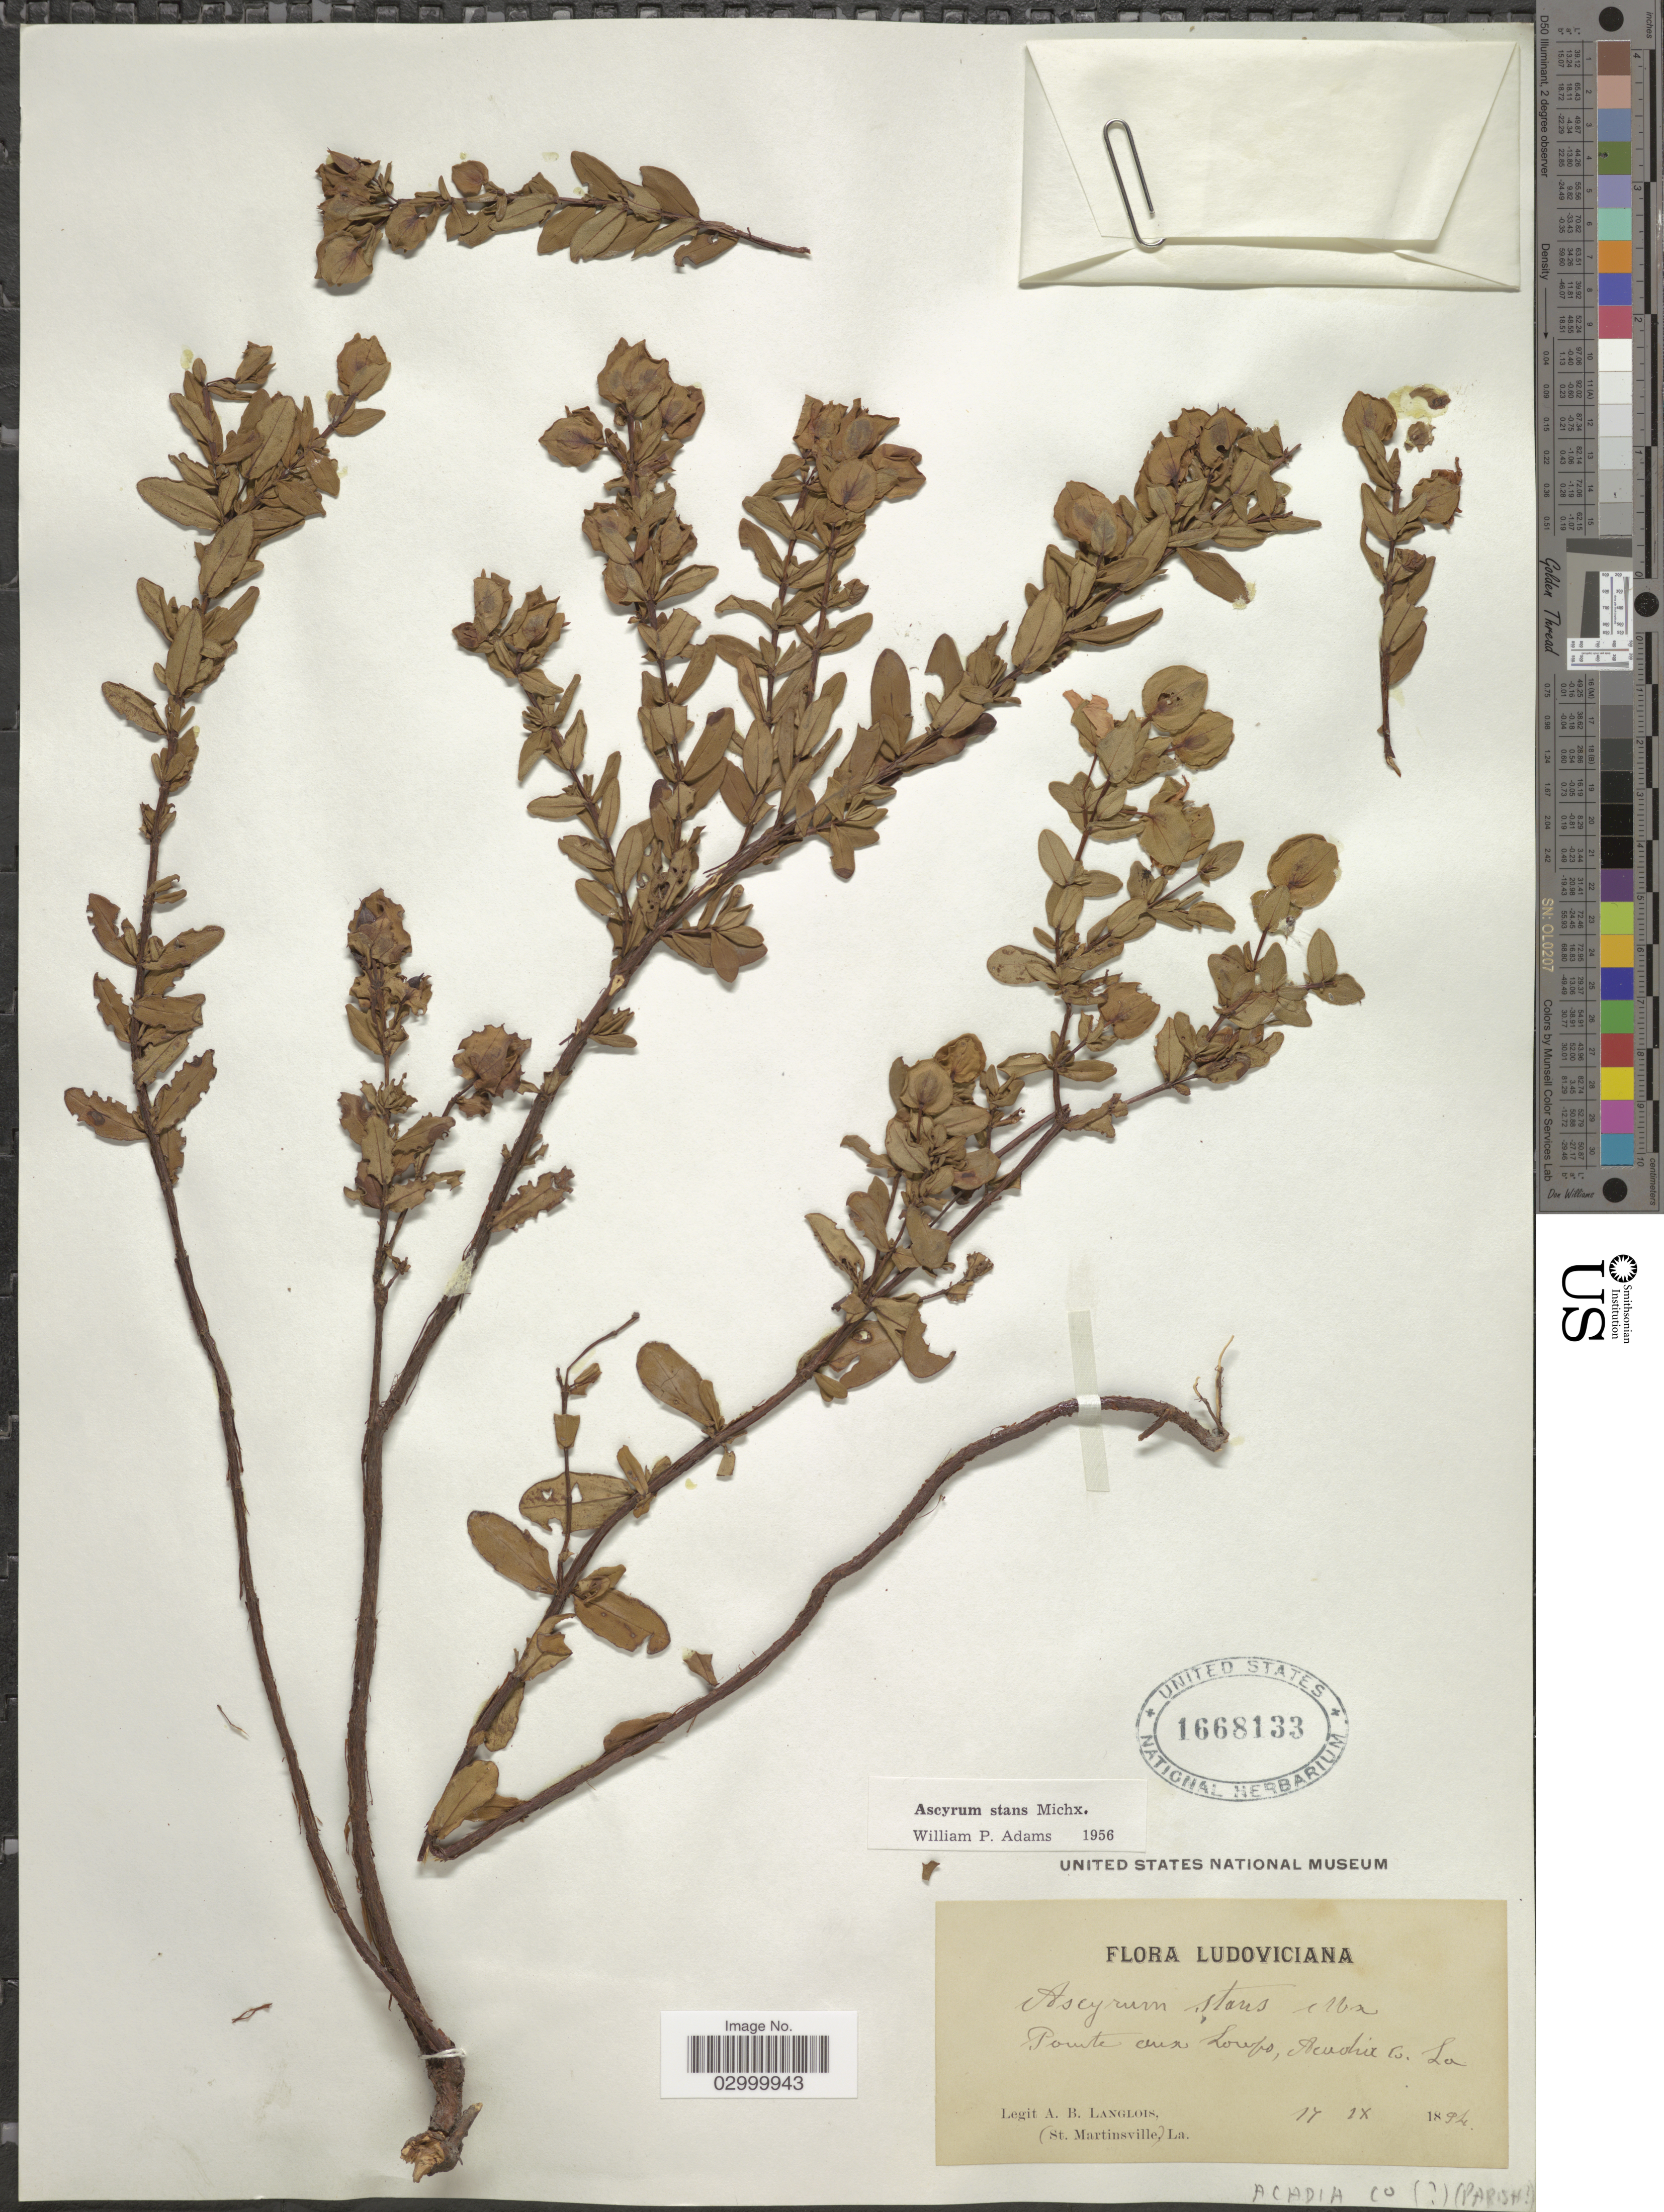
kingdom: Plantae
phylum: Tracheophyta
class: Magnoliopsida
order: Malpighiales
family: Hypericaceae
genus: Hypericum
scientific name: Hypericum crux-andreae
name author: (L.) Crantz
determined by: Strong, Mark T., (BOT), Smithsonian Institution - National Museum of Natural History (UNITED STATES)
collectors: A. Langlois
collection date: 1894-09-17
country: United States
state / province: Louisiana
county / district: Acadia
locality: Ludoviciana. Pointe Aux Loups.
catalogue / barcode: US 1668133